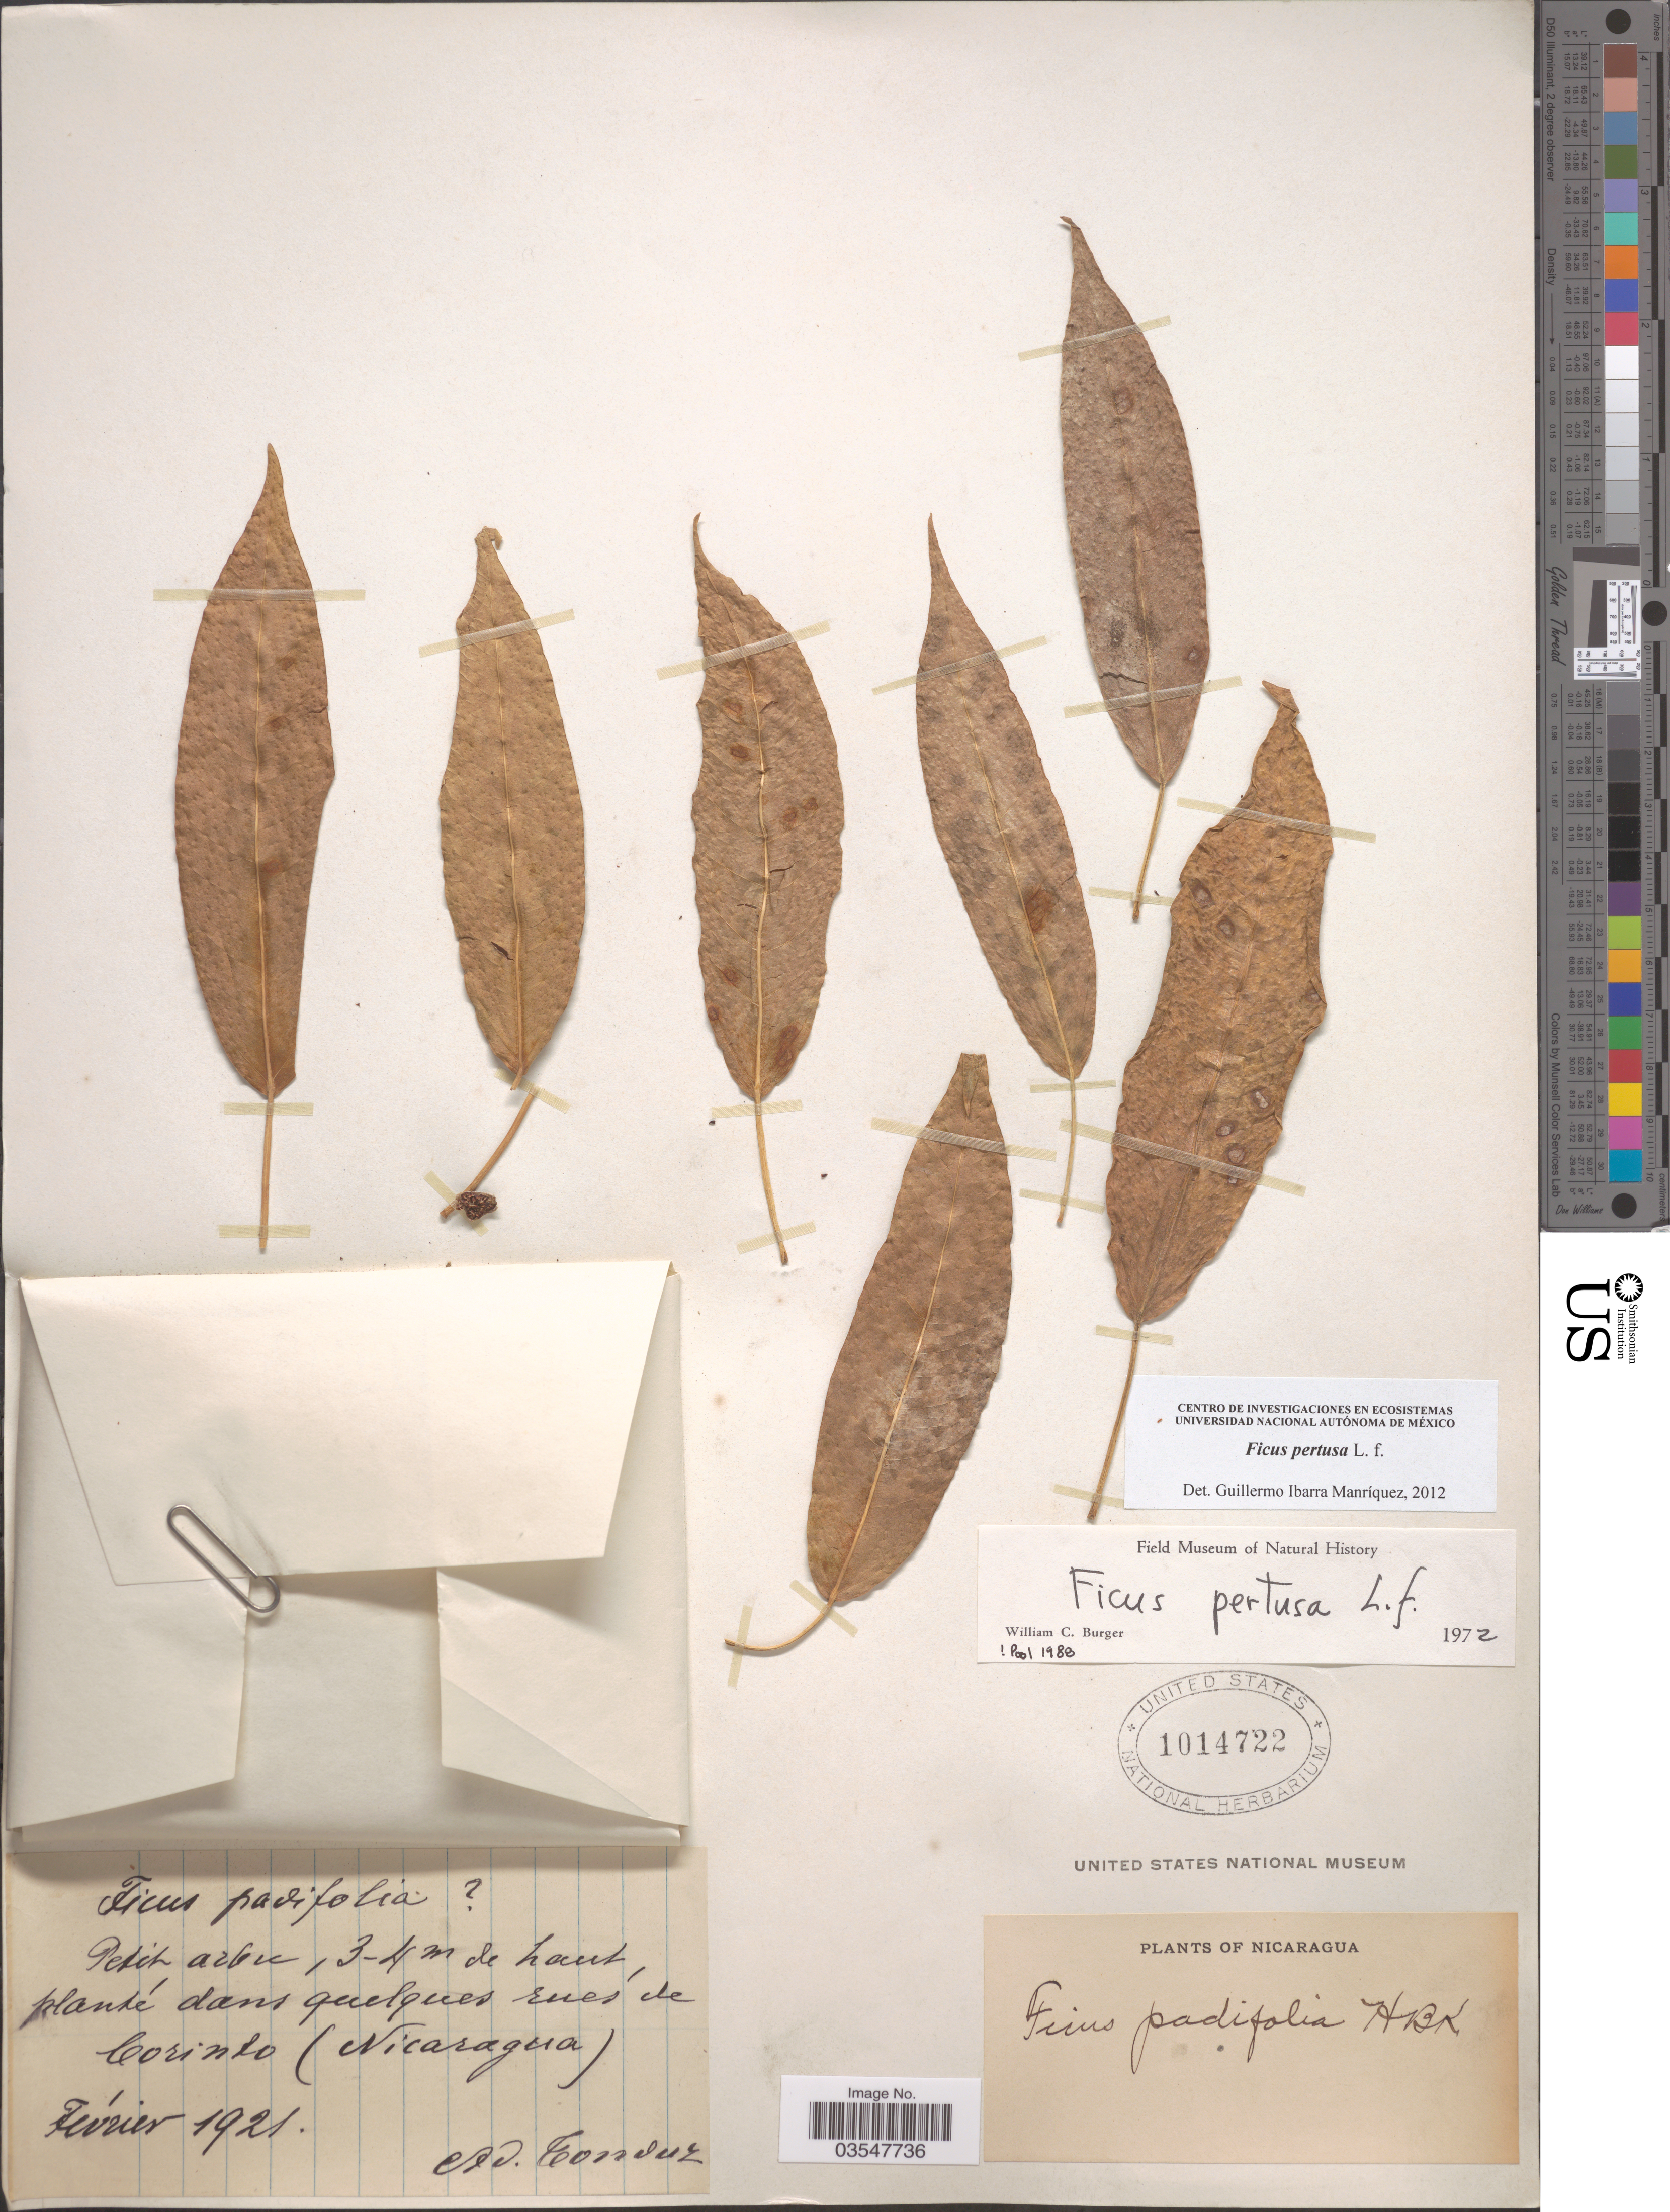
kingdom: Plantae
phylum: Tracheophyta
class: Magnoliopsida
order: Rosales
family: Moraceae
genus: Ficus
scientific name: Ficus pertusa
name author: L. f.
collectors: A. Tonduz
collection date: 1921-02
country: Nicaragua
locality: Corinto.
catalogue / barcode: US 1014722